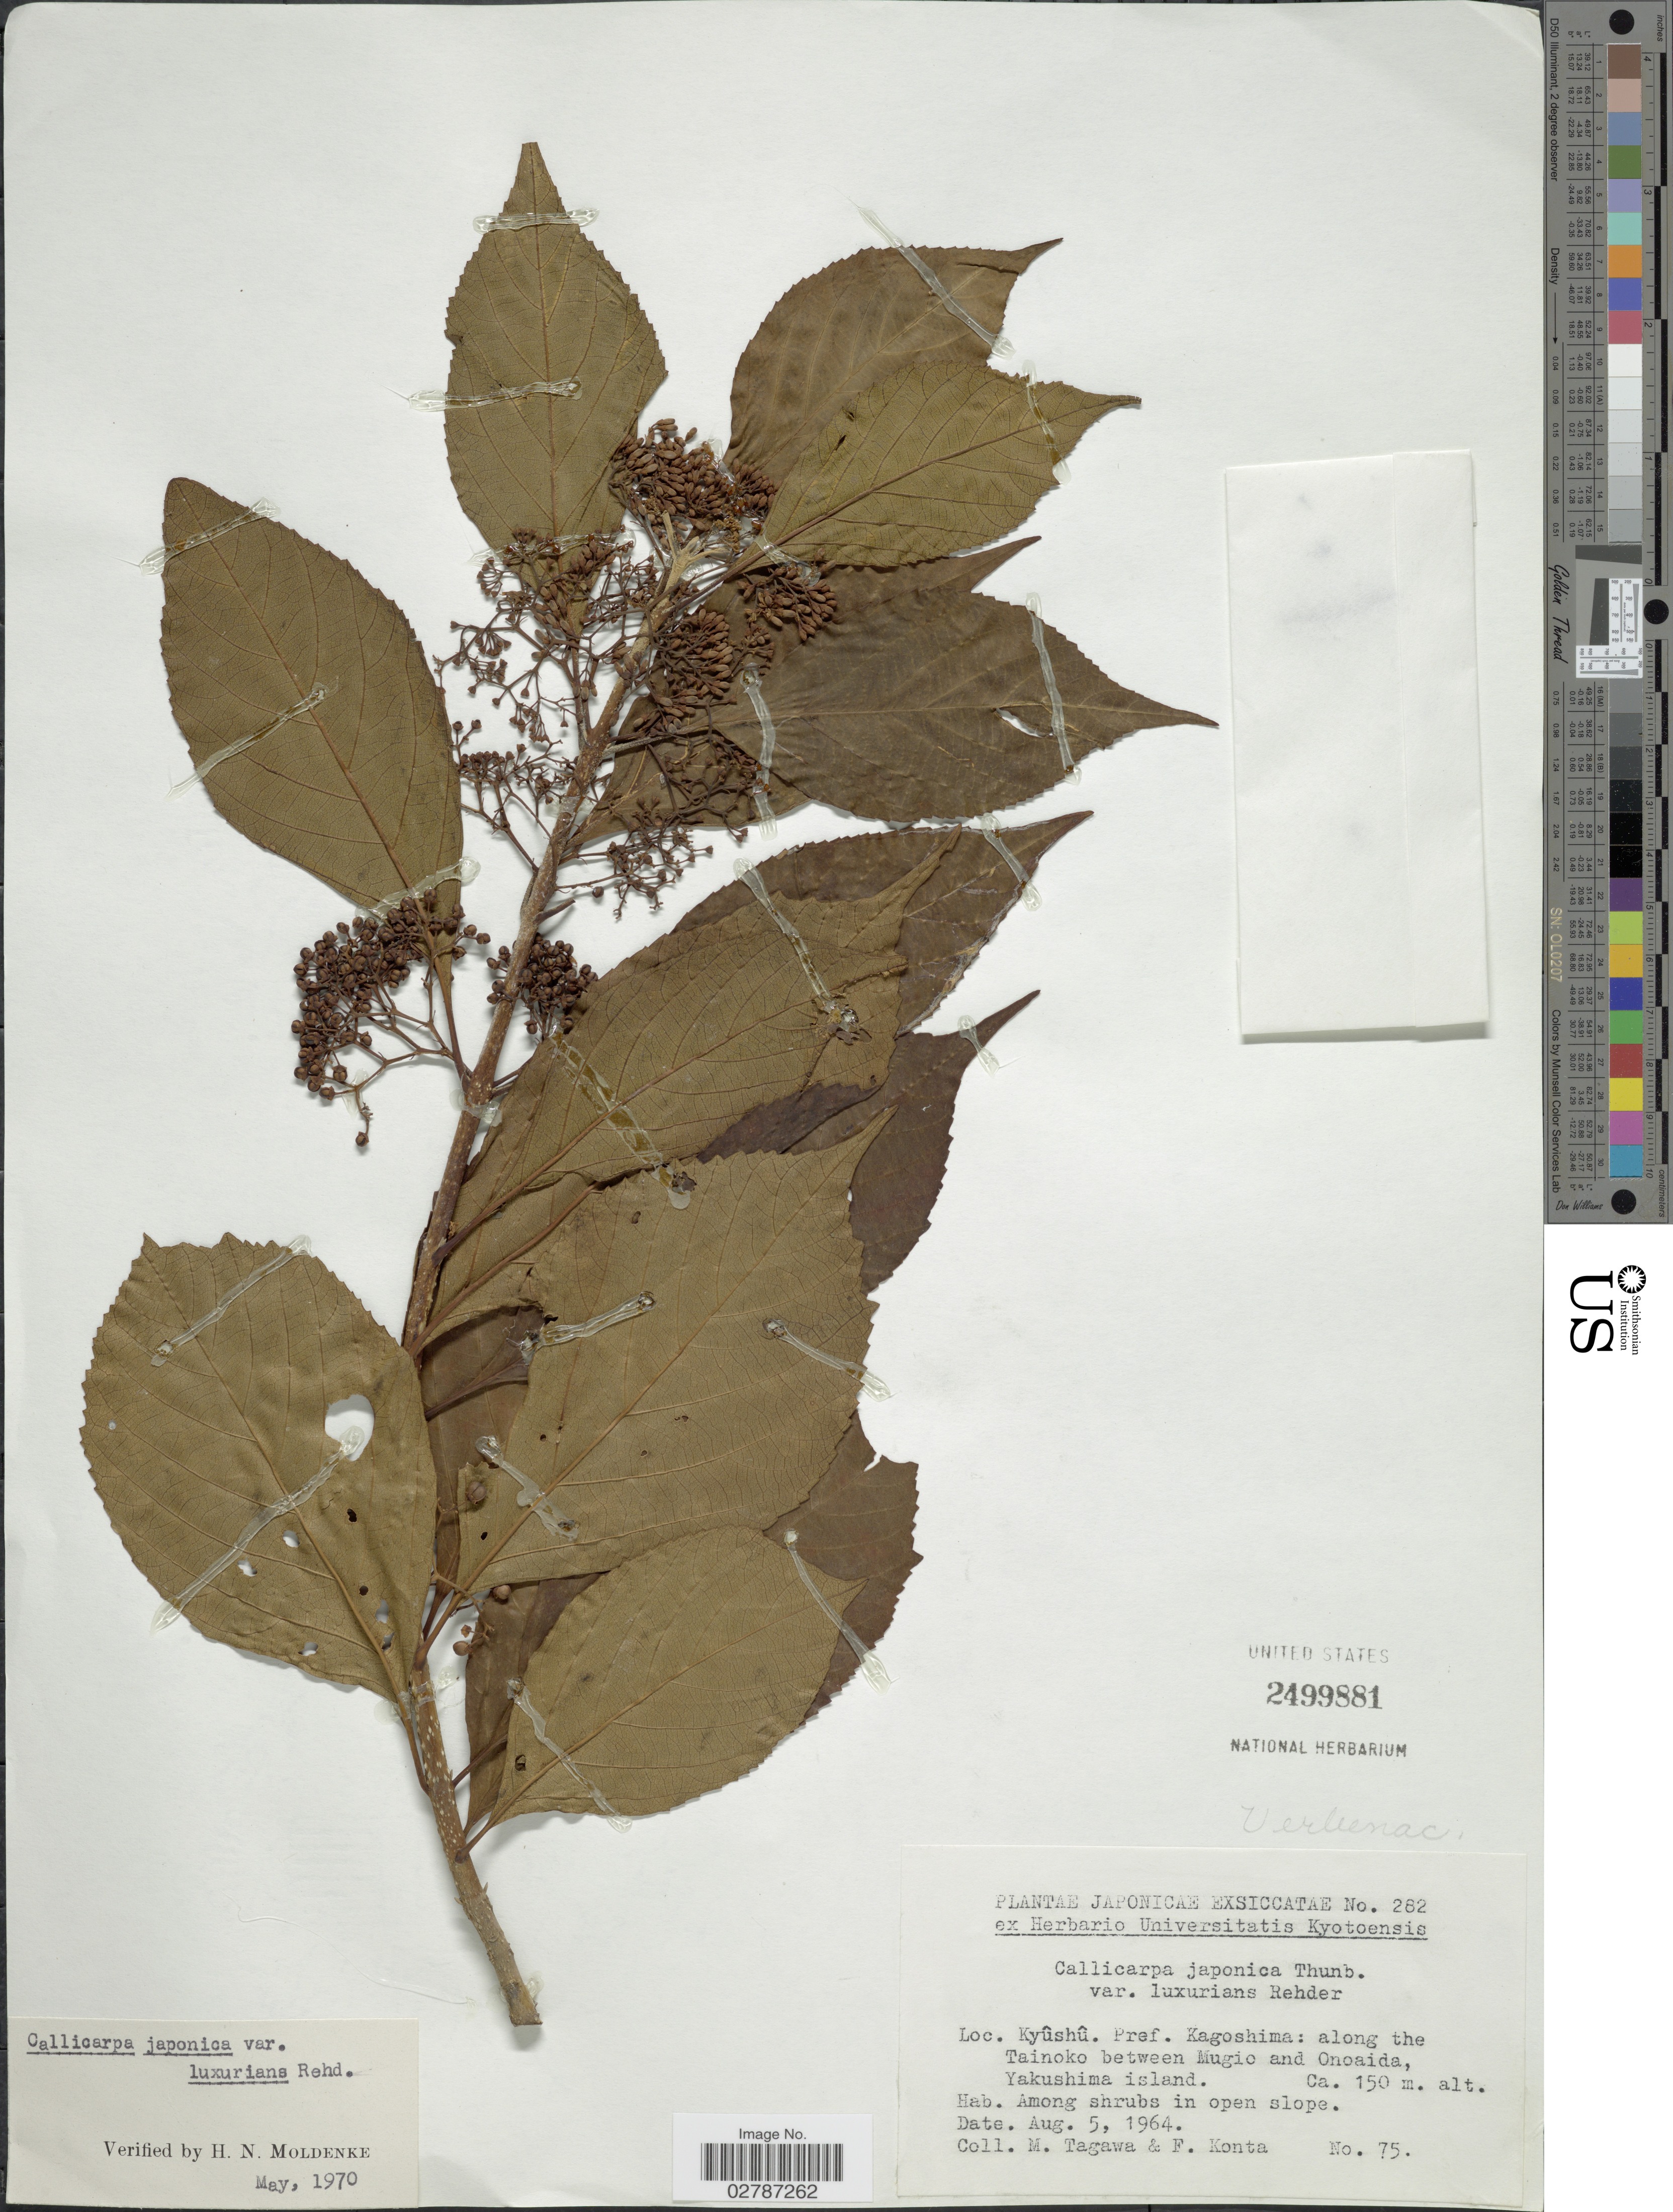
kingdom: Plantae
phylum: Tracheophyta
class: Magnoliopsida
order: Lamiales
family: Lamiaceae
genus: Callicarpa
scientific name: Callicarpa japonica var. luxurians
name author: Rehder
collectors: M. Tagawa & F. Konta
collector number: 75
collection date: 1964-08-05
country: Japan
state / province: Kagosima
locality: Kyûshû. Pref. Kagoshima: along the Tainoko between Mugio and Onoaida, Yakushima island.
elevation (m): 150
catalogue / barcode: US 2499881